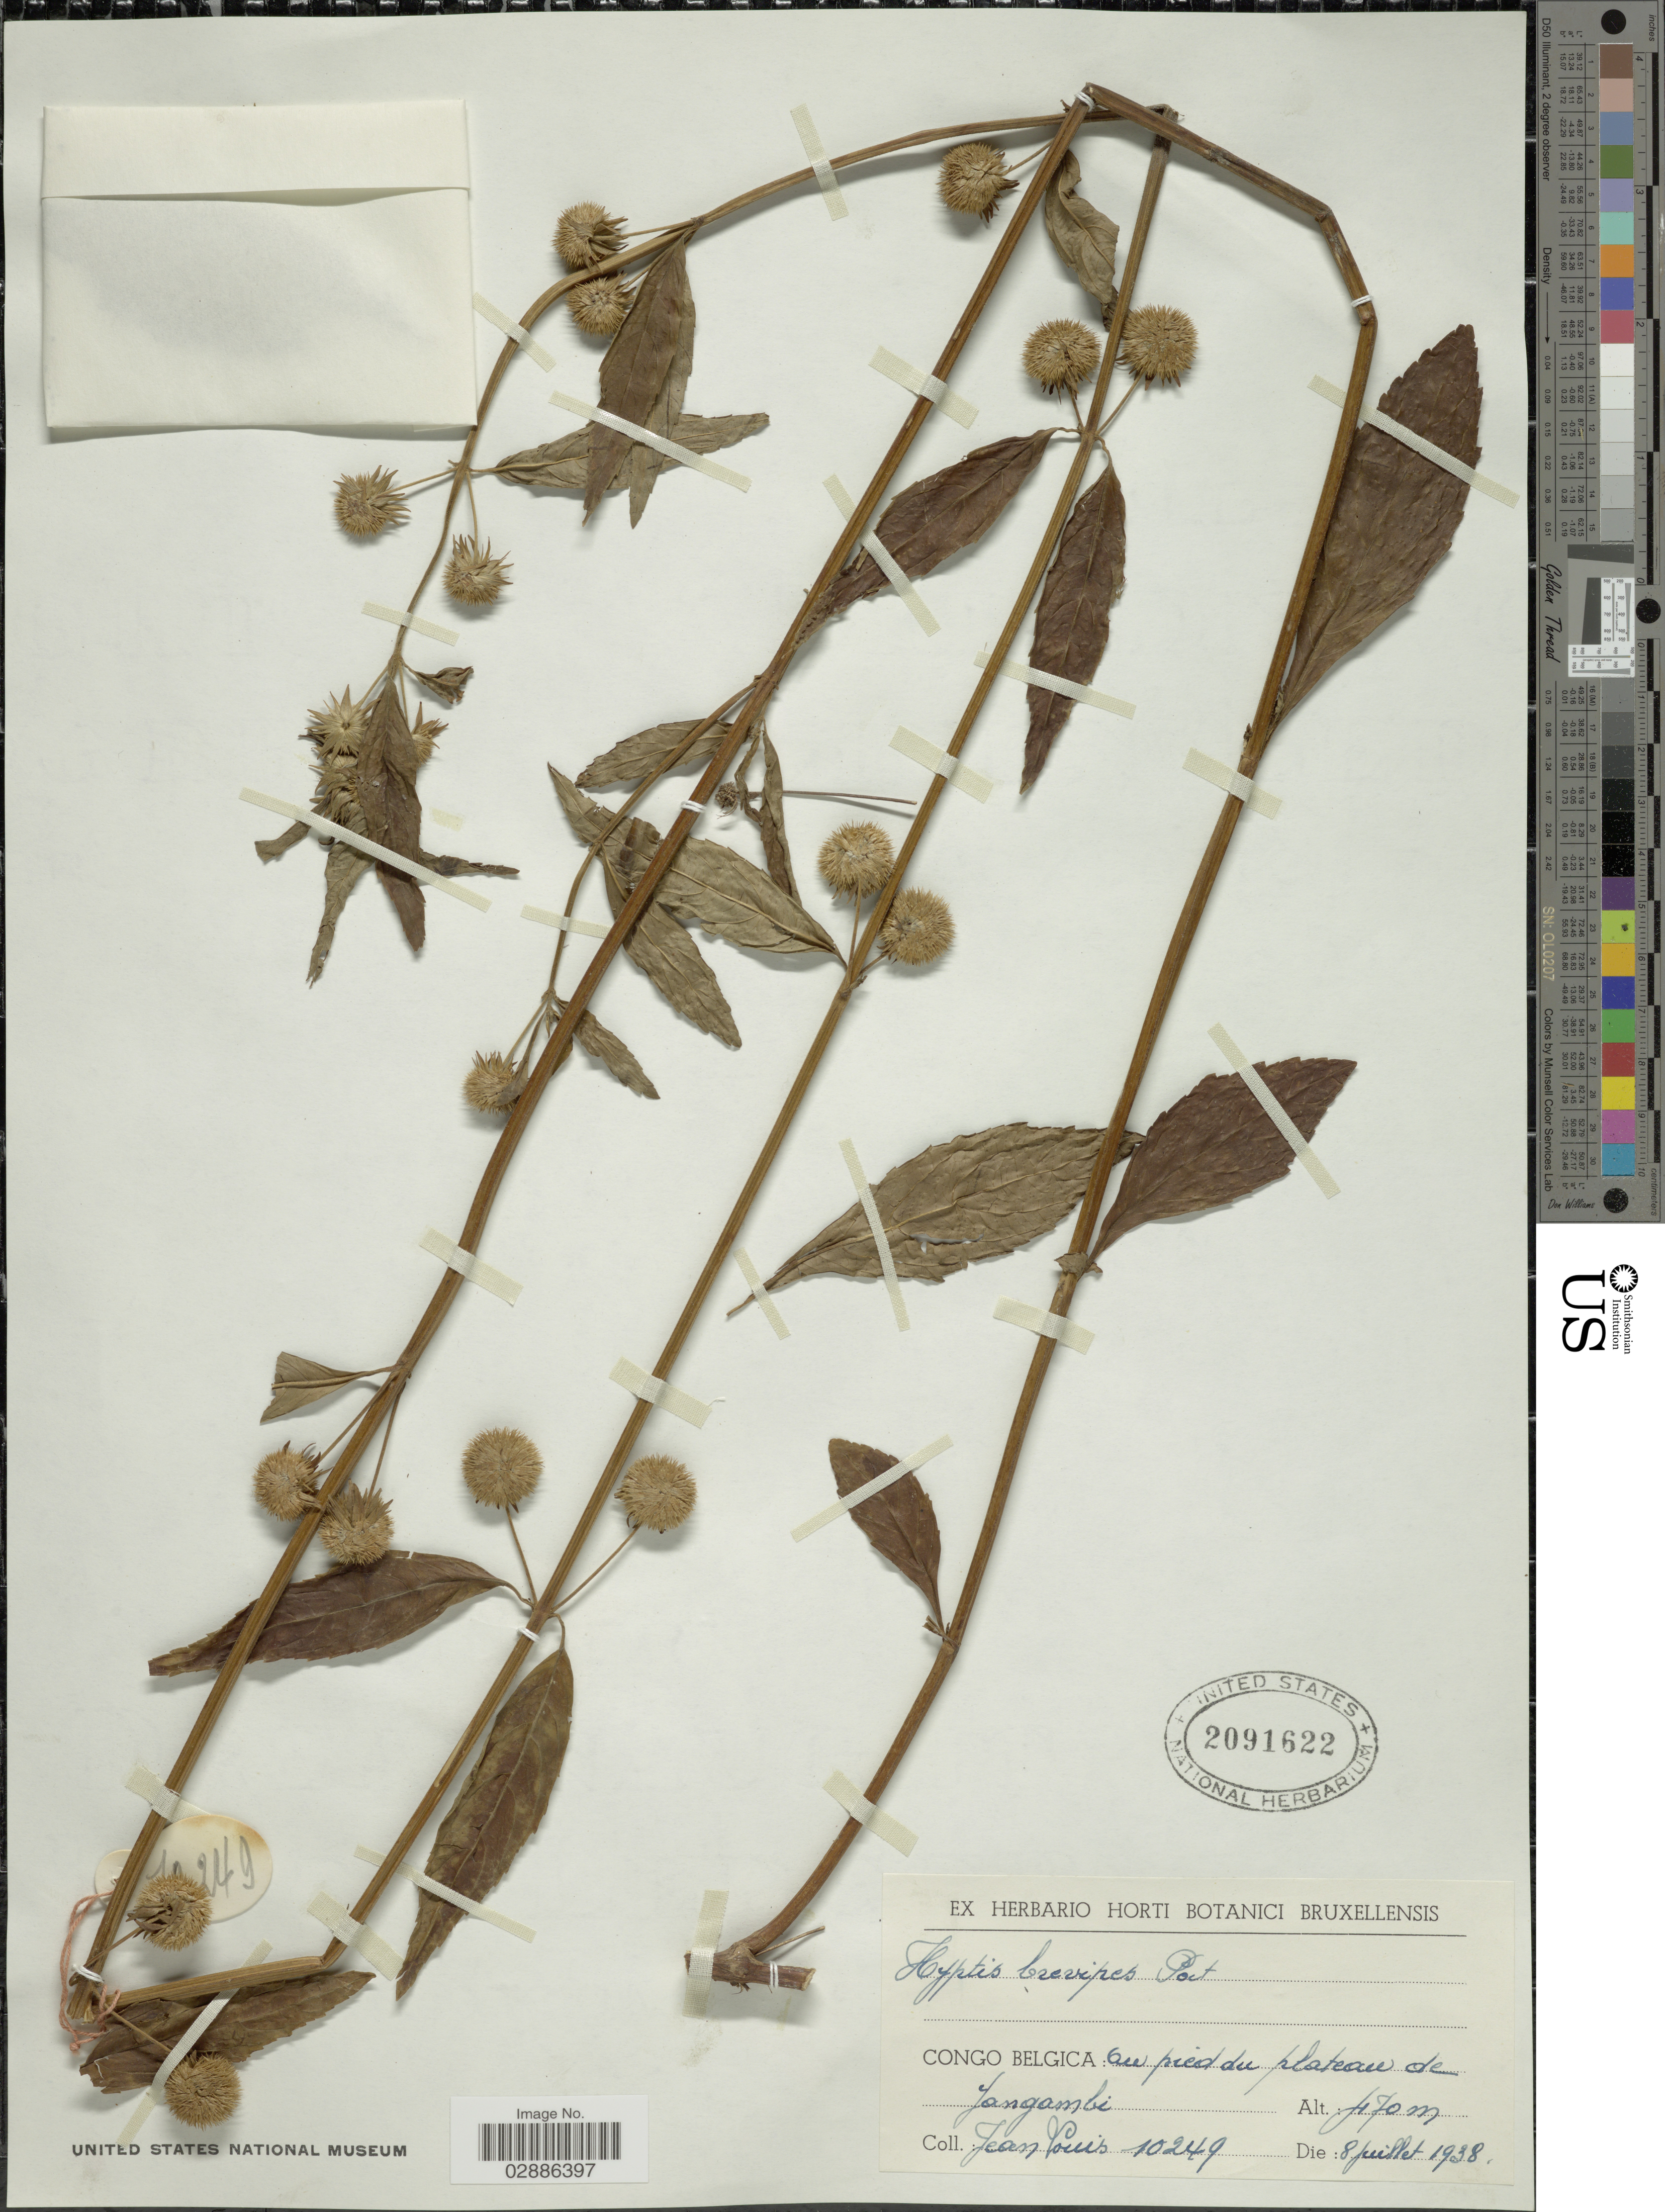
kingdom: Plantae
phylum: Tracheophyta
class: Magnoliopsida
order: Lamiales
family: Lamiaceae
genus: Hyptis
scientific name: Hyptis brevipes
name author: Poit.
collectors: J. Louis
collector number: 10249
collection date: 1938-07-08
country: Congo, Democratic Republic of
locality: Congo Belgica: au pied du plateau de Yangambi.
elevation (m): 470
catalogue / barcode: US 2091622